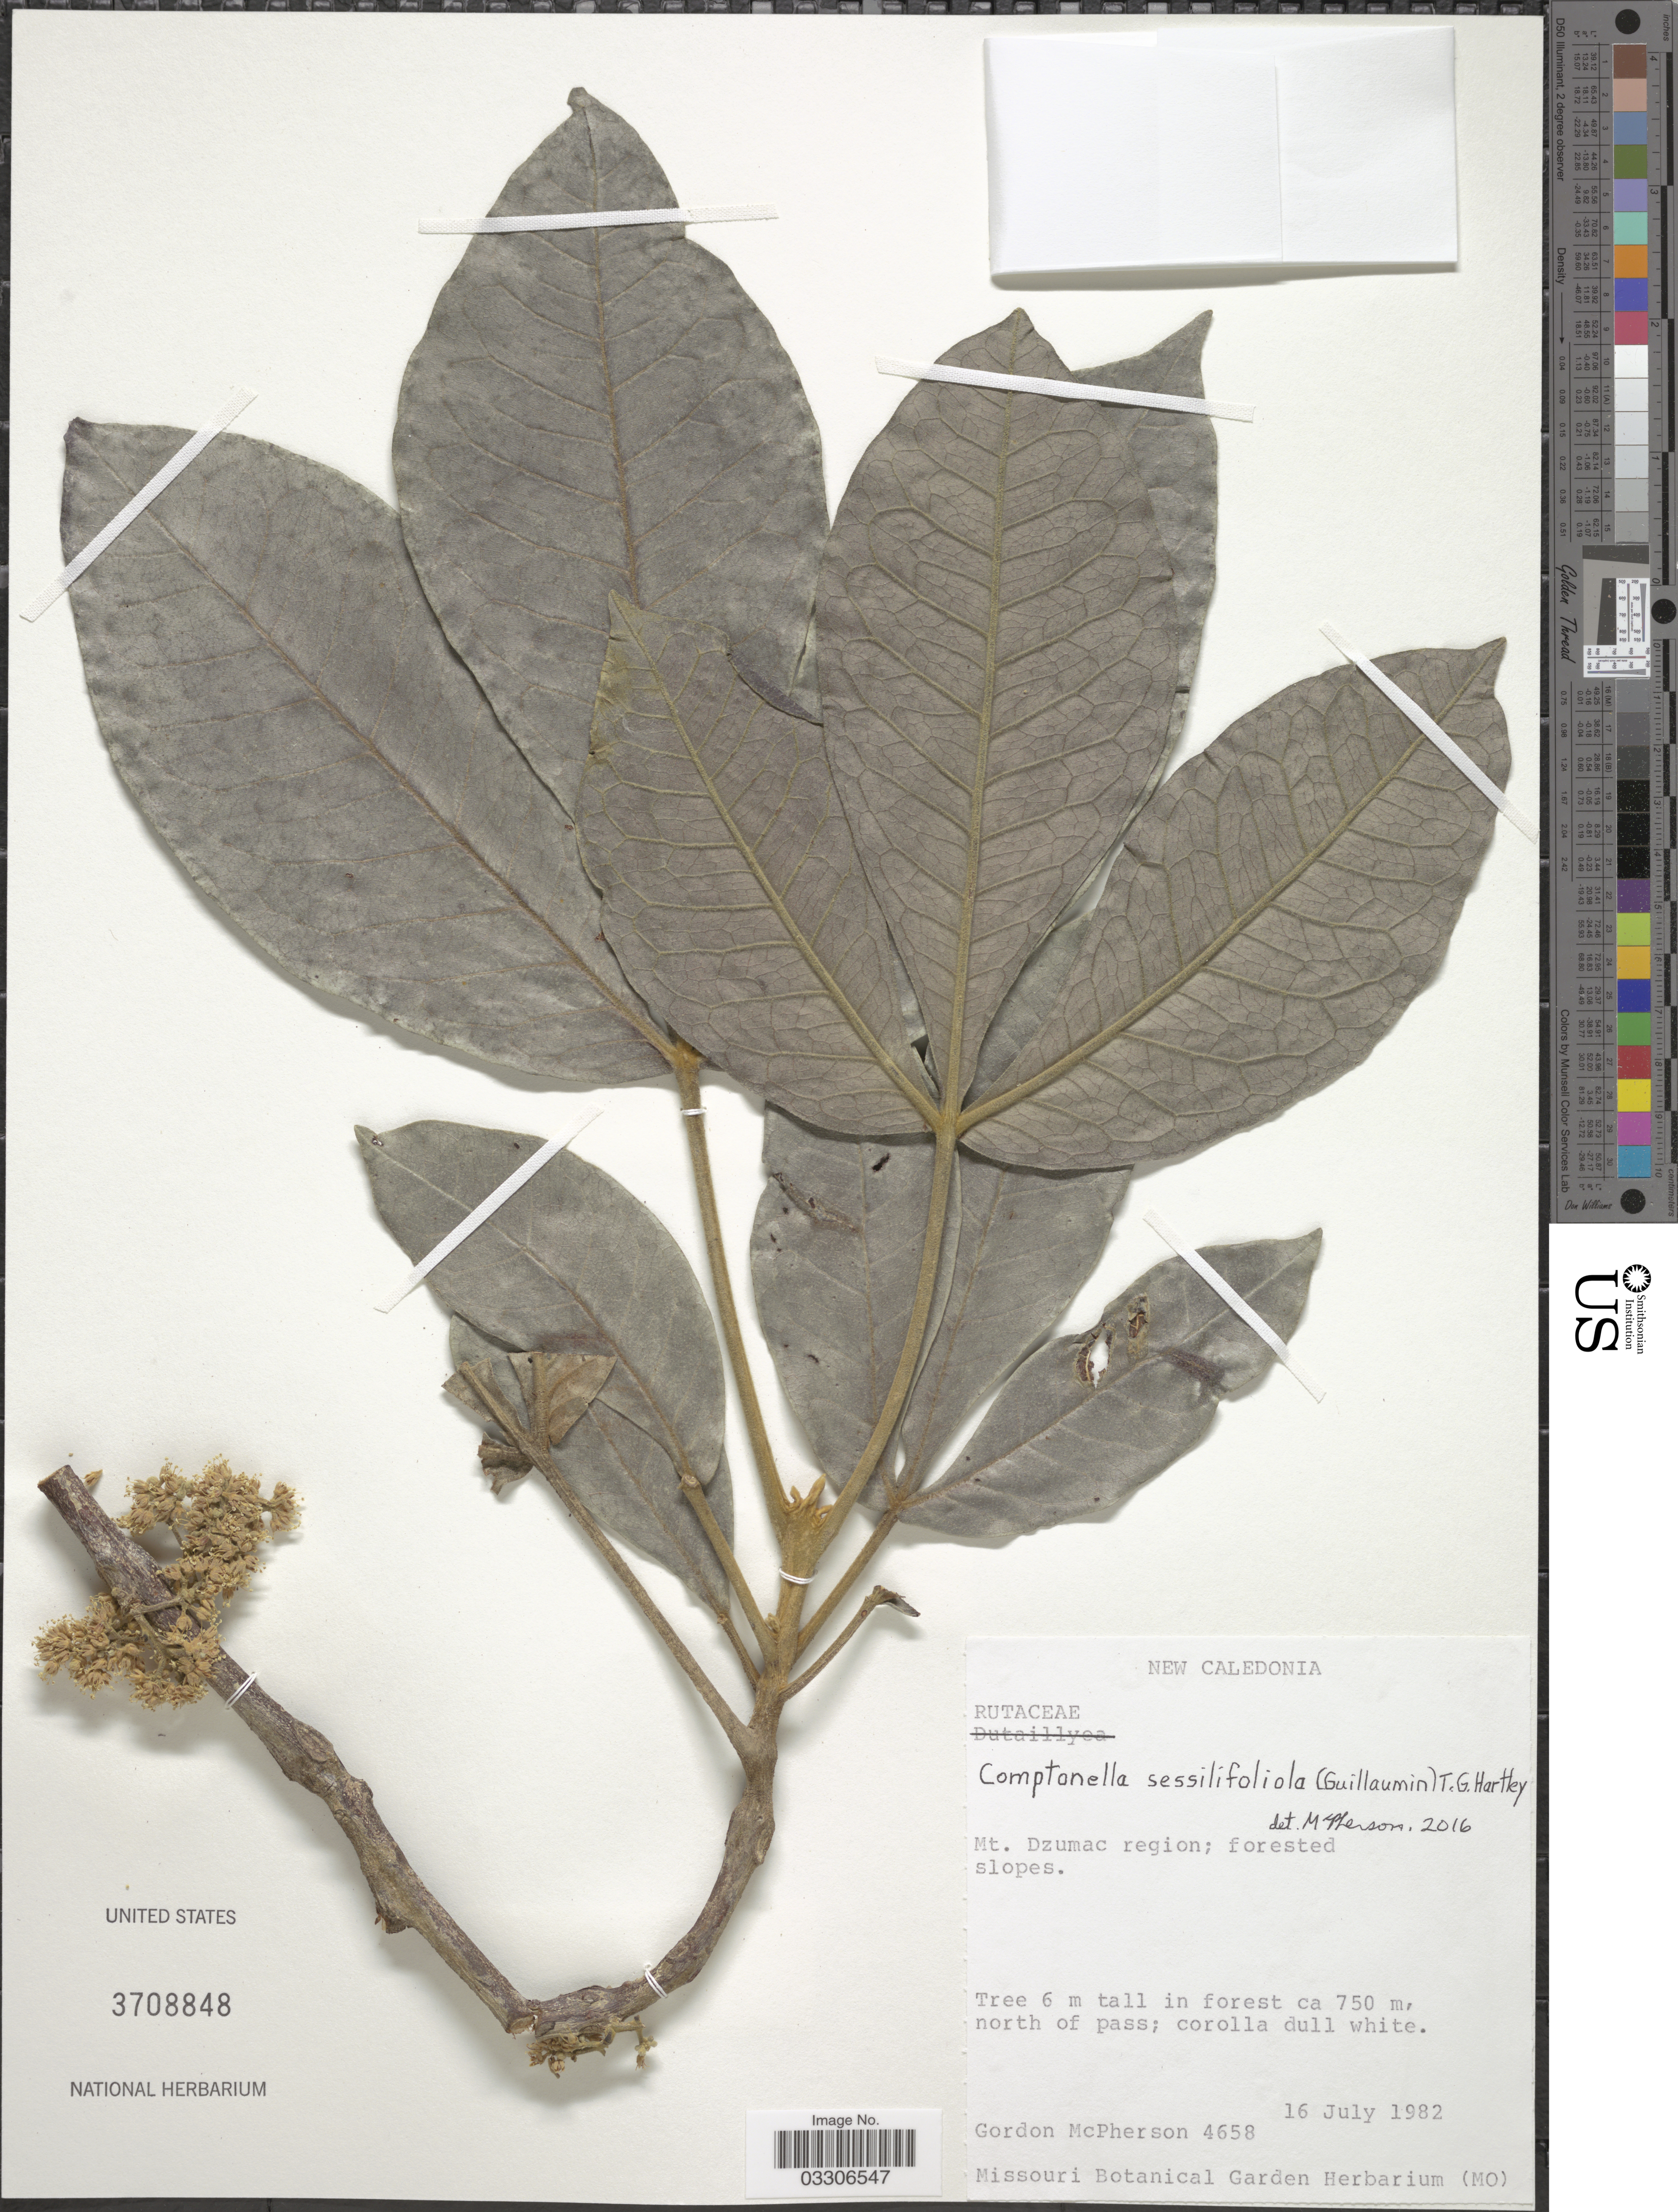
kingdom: Plantae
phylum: Tracheophyta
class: Magnoliopsida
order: Sapindales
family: Rutaceae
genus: Comptonella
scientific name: Comptonella sessilifoliola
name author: (Guillaumin) T.G. Hartley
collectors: G. D. McPherson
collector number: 4658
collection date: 1982-07-16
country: New Caledonia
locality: Mt. Dzumac region; forested slopes.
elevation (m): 750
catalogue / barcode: US 3708848